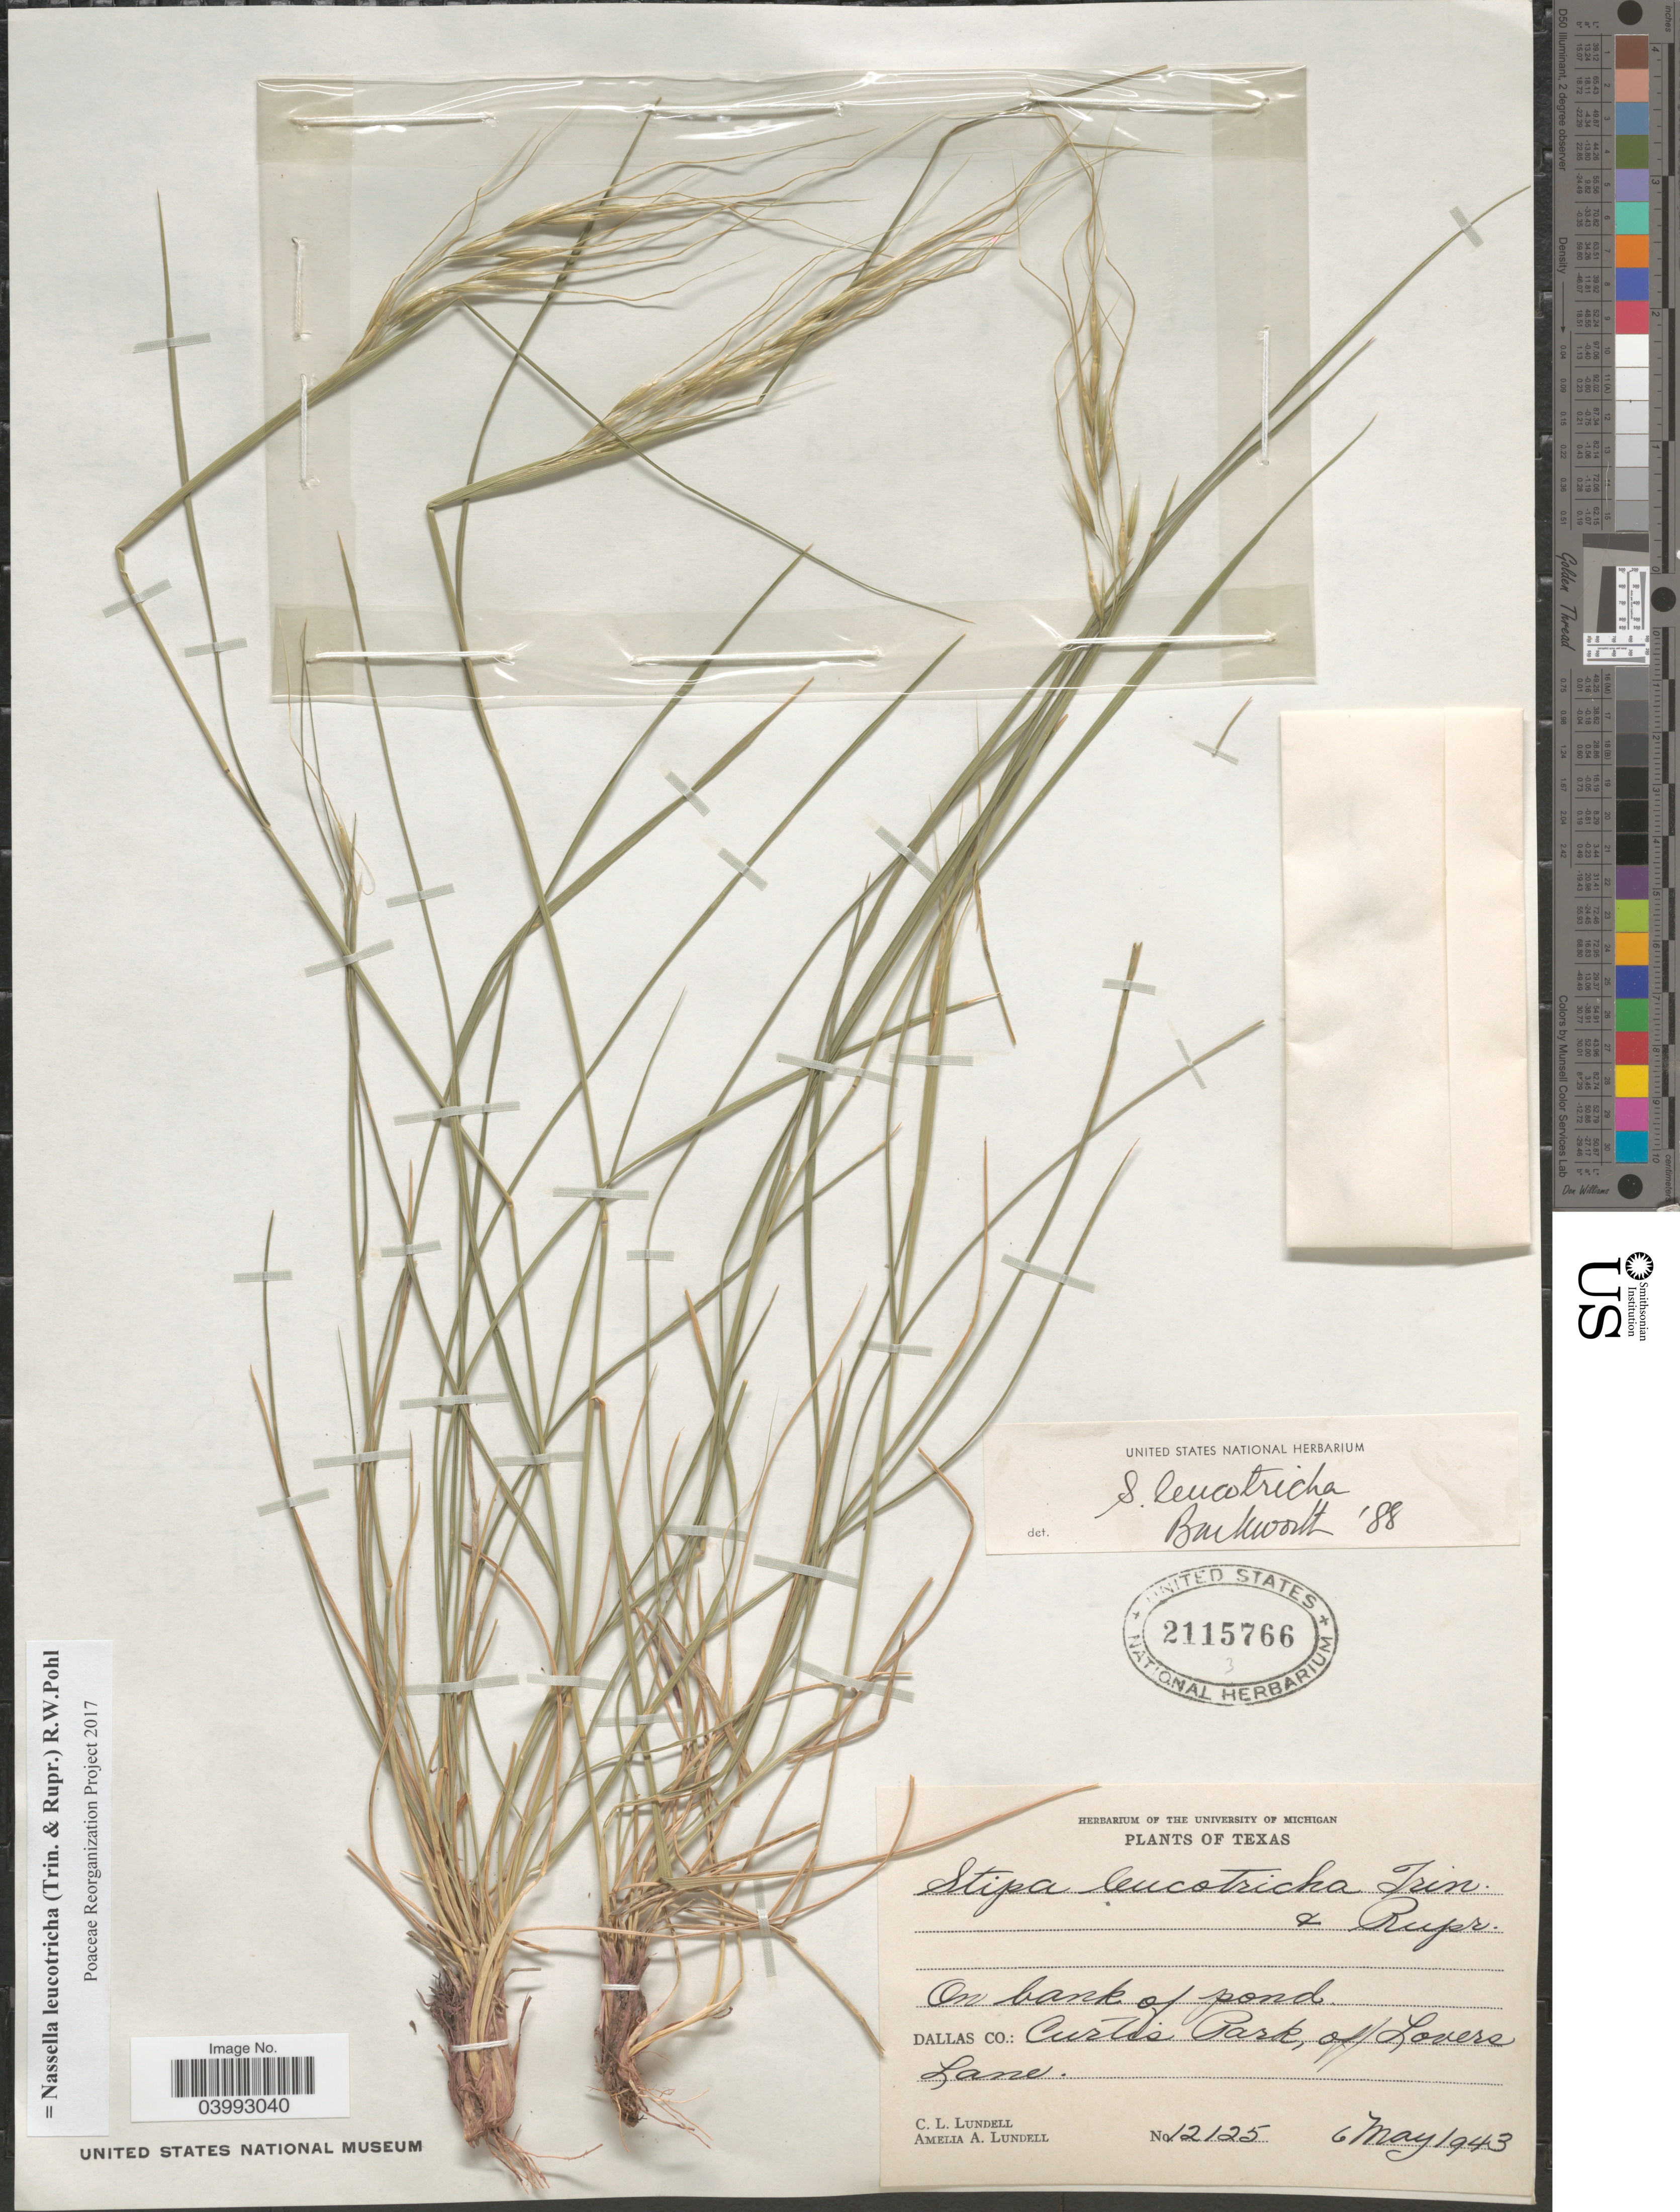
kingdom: Plantae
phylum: Tracheophyta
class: Liliopsida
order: Poales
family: Poaceae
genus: Nassella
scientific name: Nassella leucotricha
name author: (Trin. & Rupr.) R.W. Pohl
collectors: C. L. Lundell & A. A. Lundell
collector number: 12125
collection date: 1943-05-06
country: United States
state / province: Texas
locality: Dallas Co.: Curtis Park, off Lovers Lane.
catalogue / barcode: US 2115766